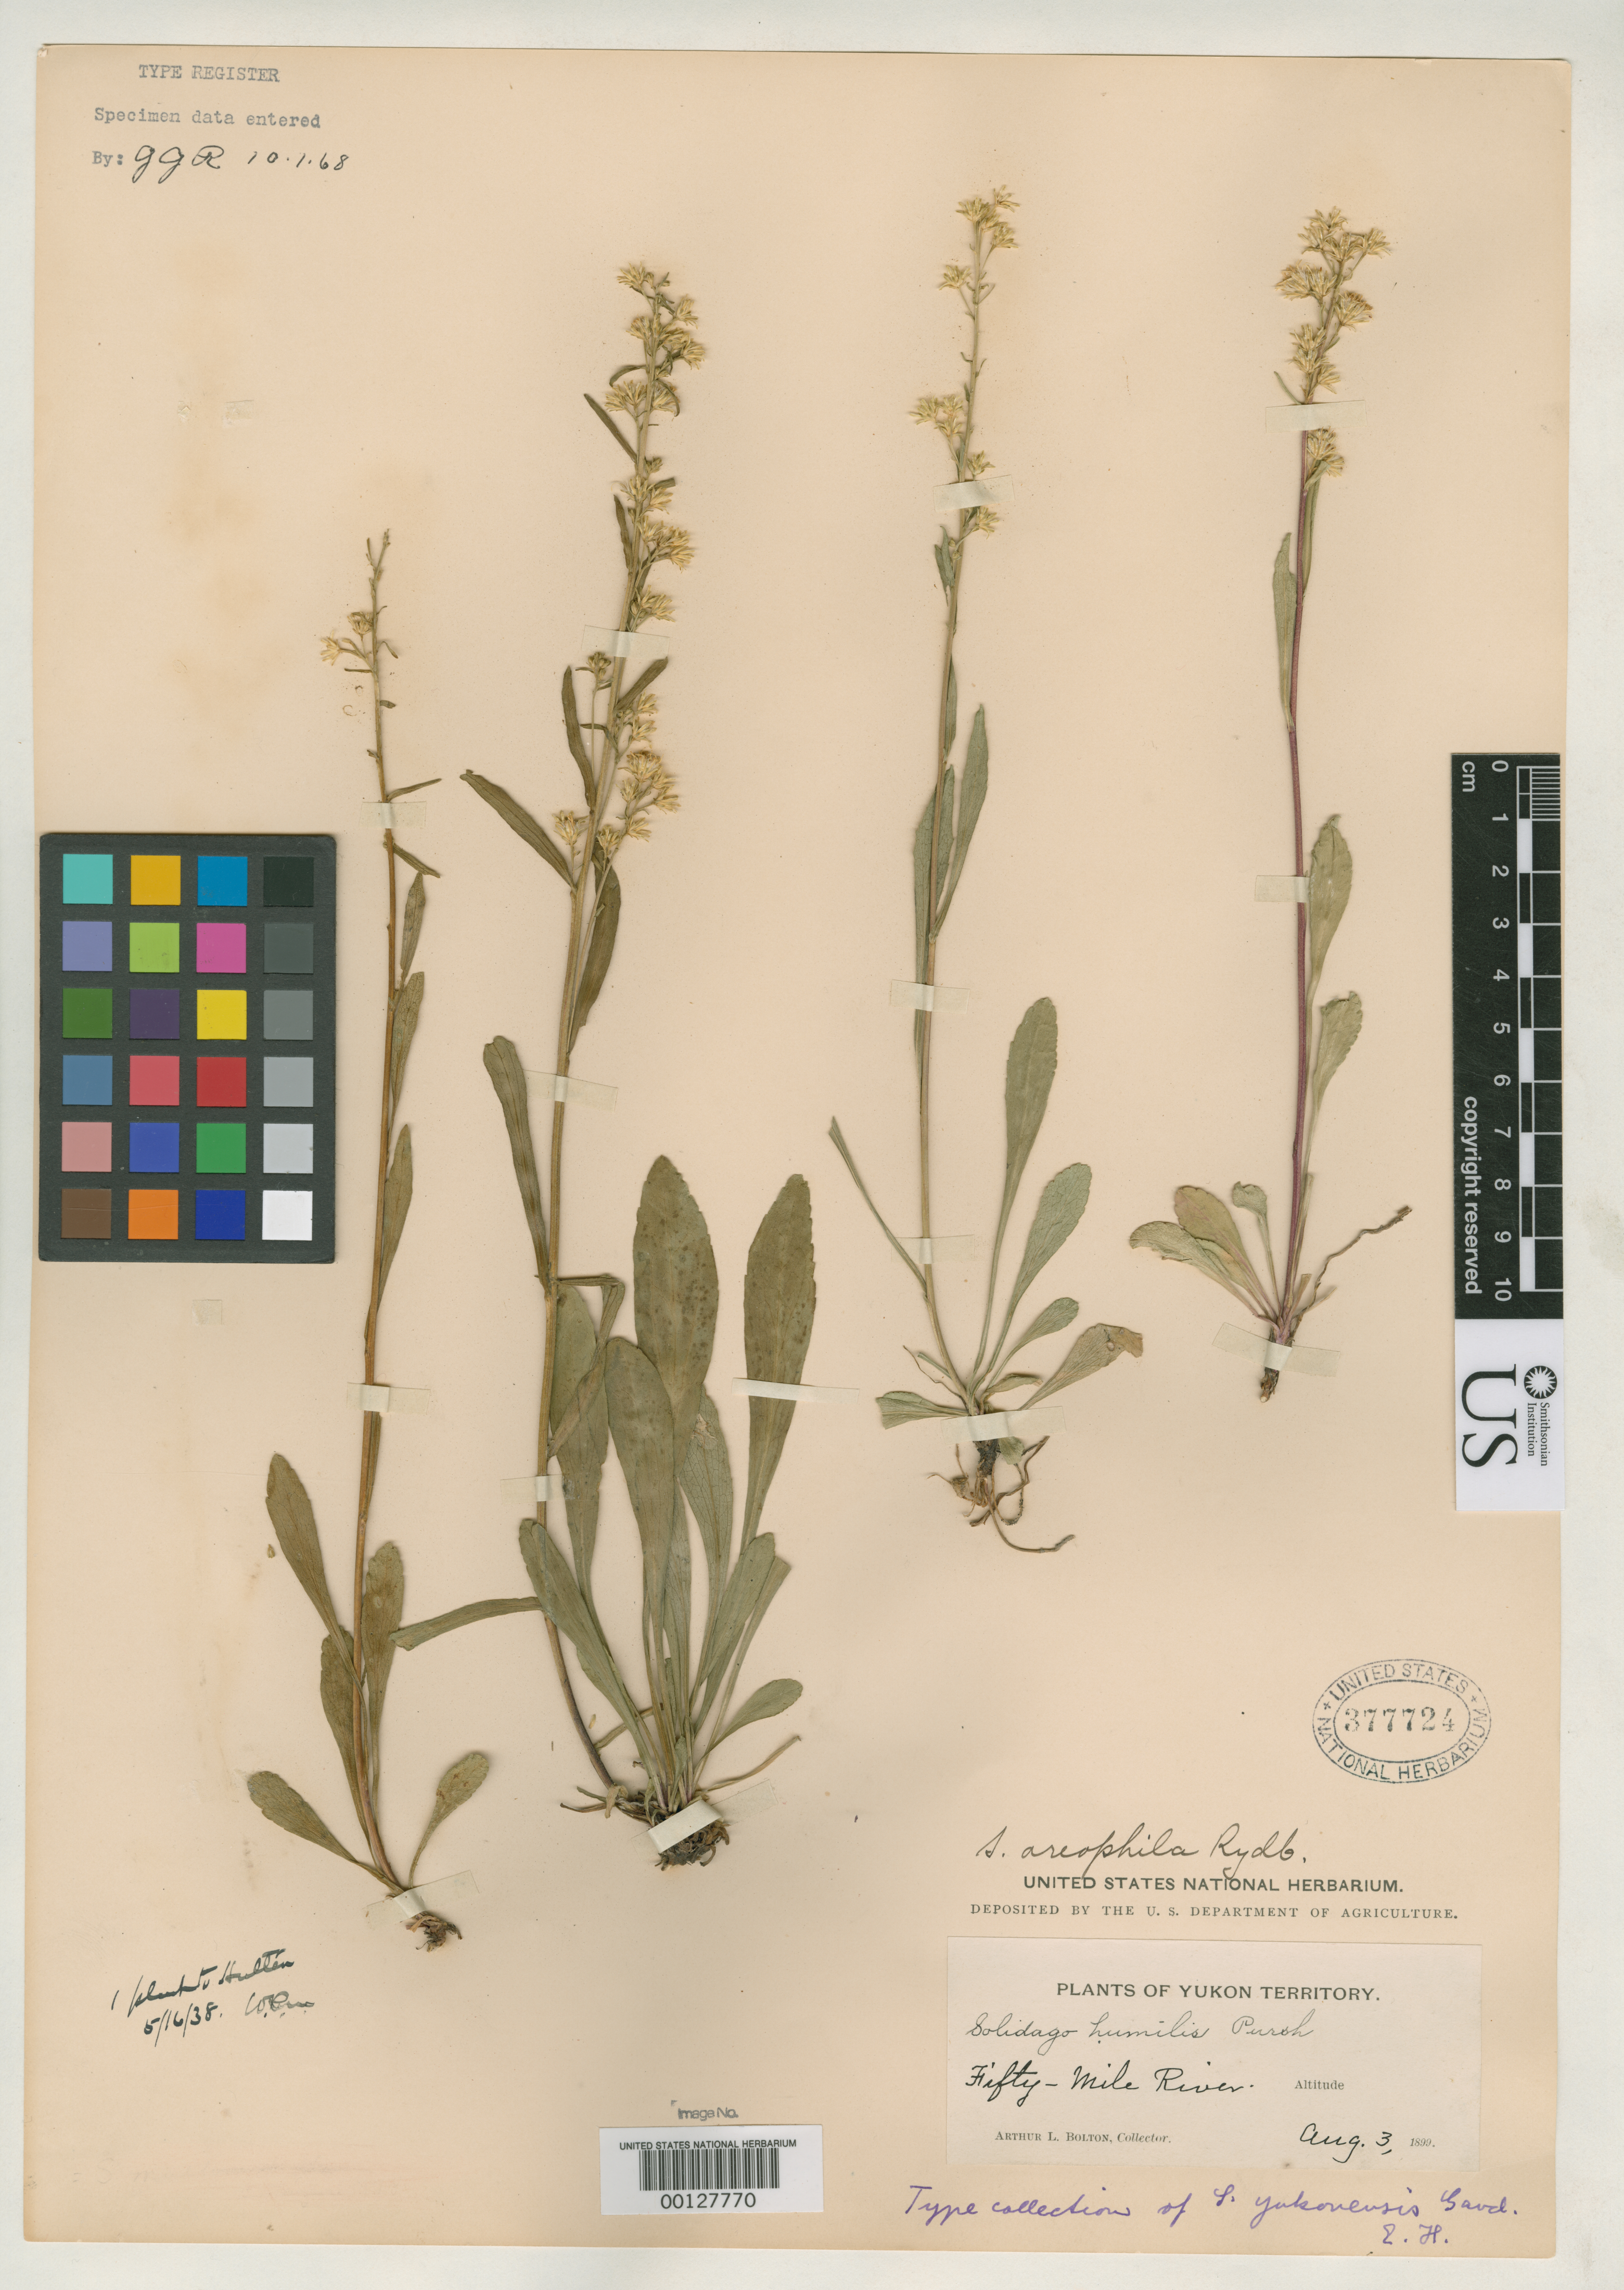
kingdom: Plantae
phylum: Tracheophyta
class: Magnoliopsida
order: Asterales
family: Asteraceae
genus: Solidago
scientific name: Solidago yukonensis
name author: Gand.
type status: Type Material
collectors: A. Bolton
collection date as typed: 03 Aug 1899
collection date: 1899-08-03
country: Canada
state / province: Yukon Territory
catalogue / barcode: US 377724